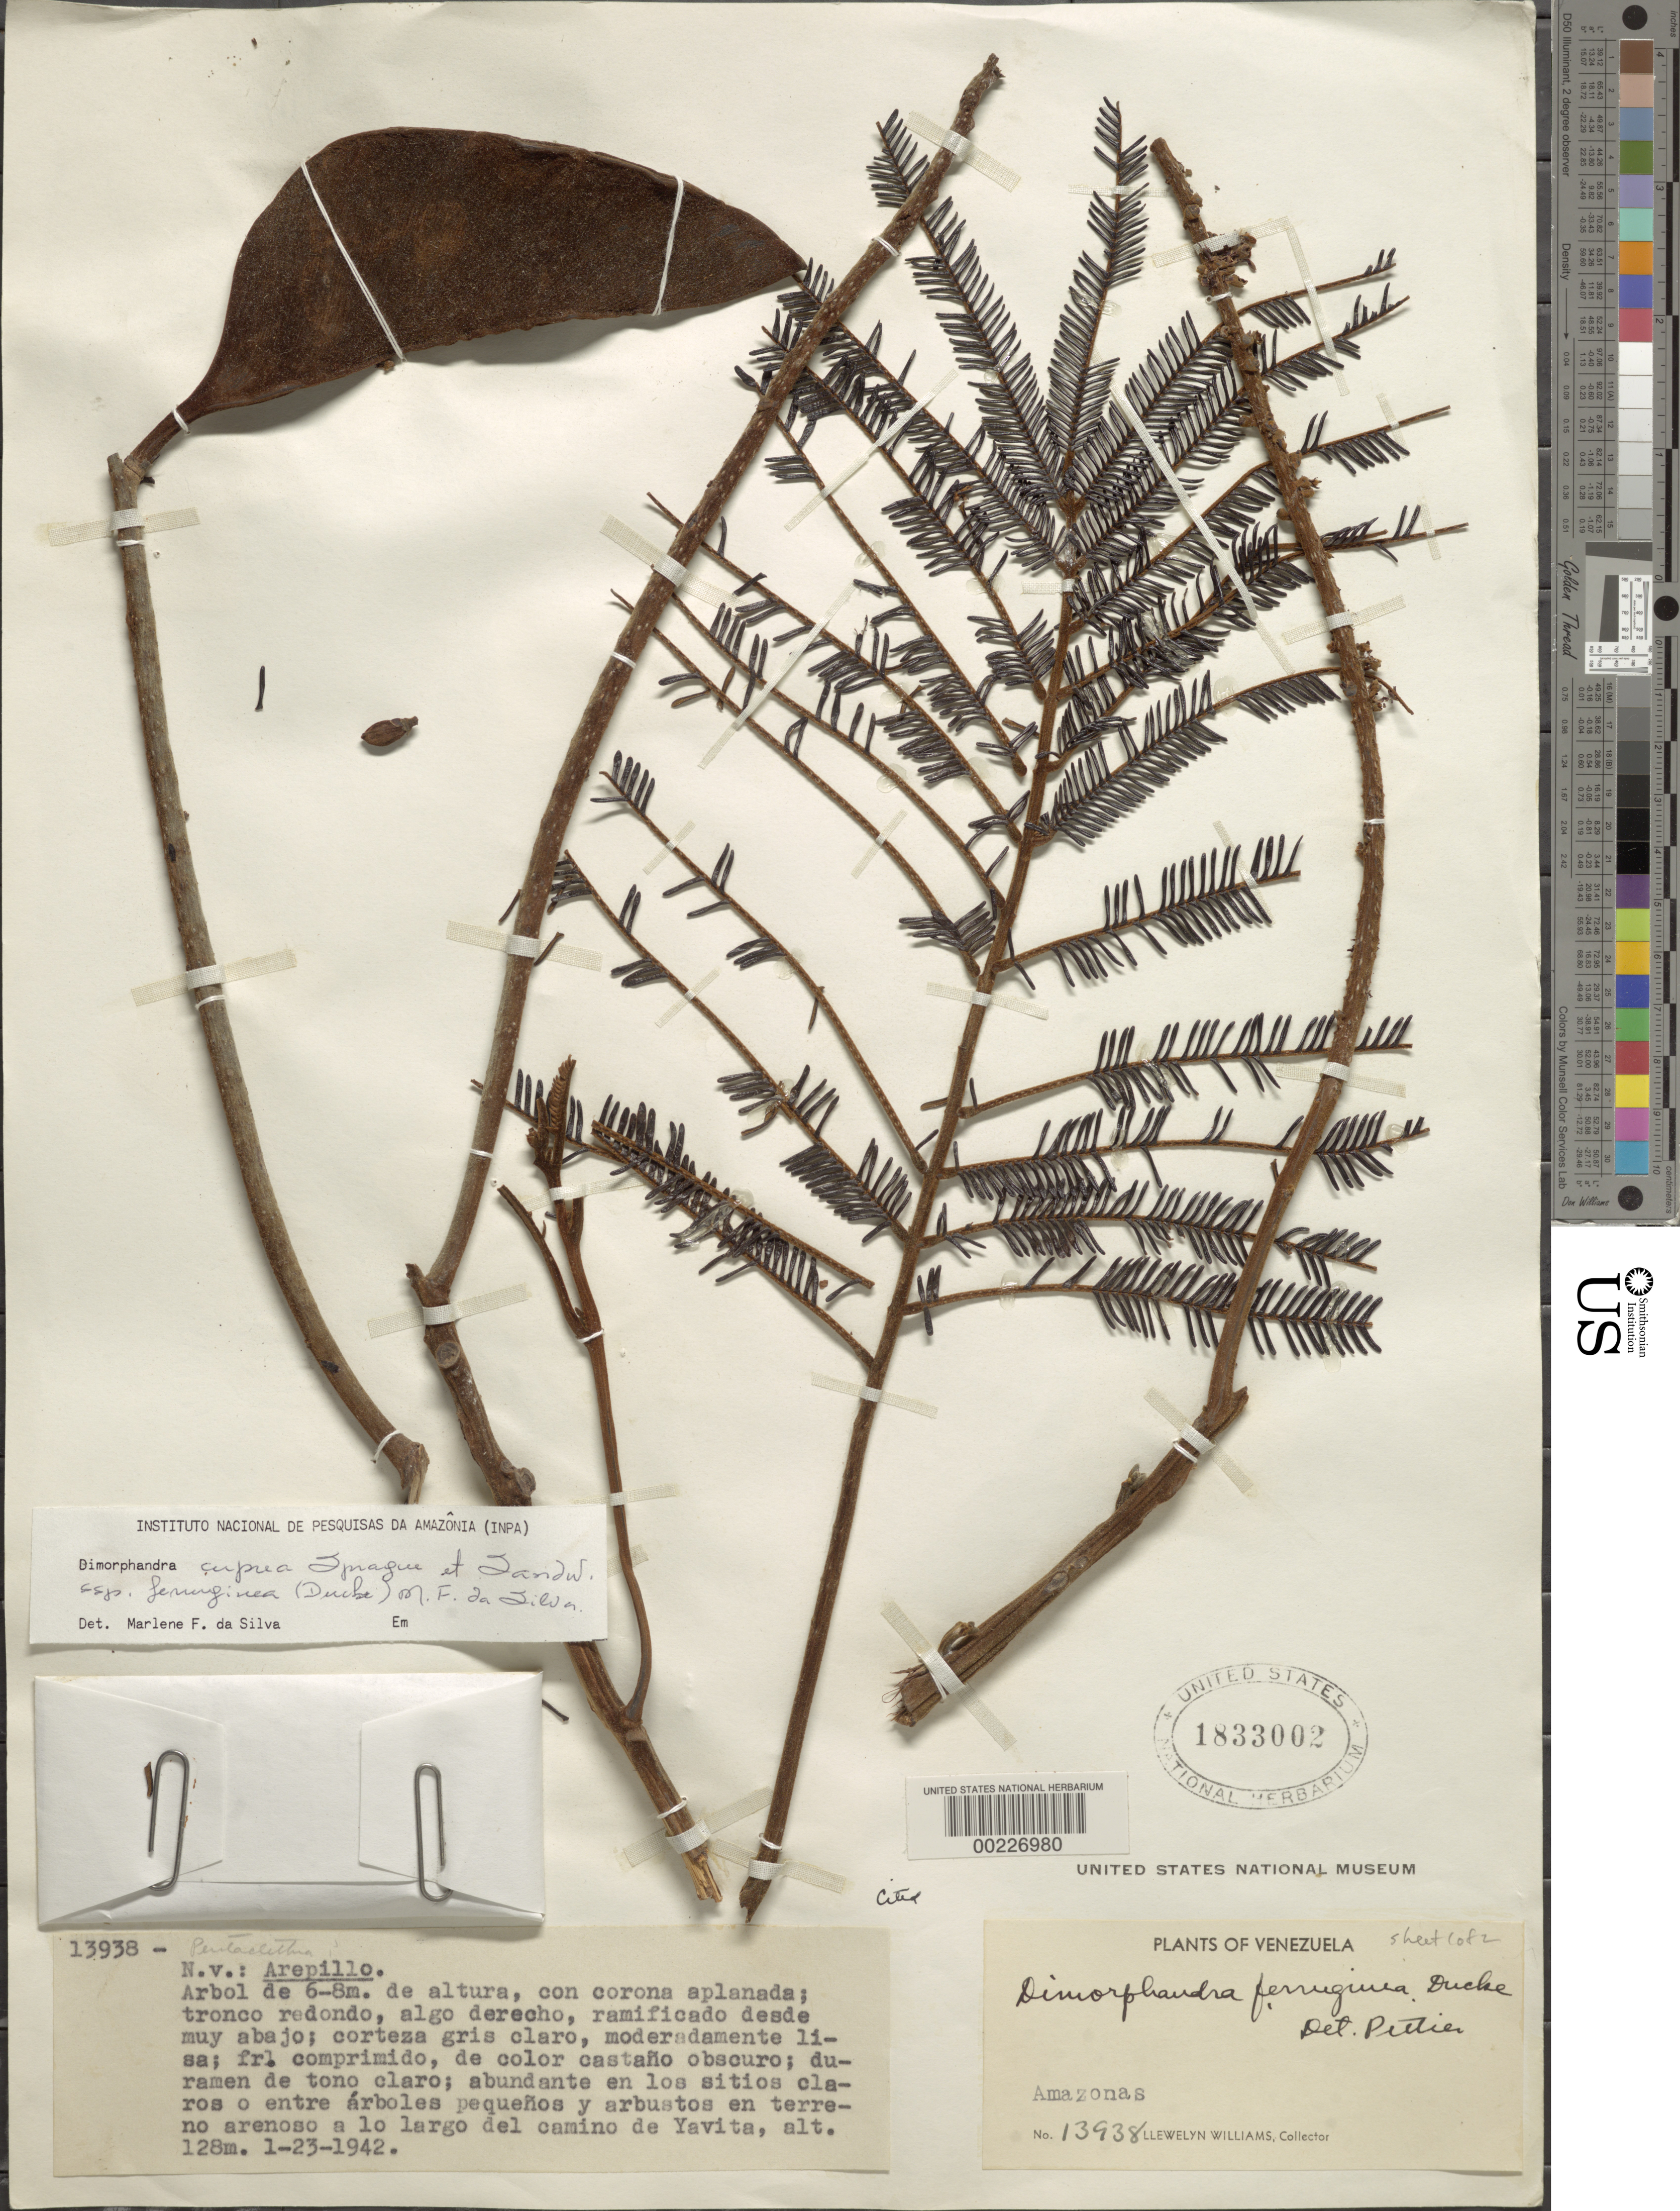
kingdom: Plantae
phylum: Tracheophyta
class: Magnoliopsida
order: Fabales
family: Fabaceae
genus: Dimorphandra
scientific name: Dimorphandra cuprea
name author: Sprague & Sandwith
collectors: Ll. Williams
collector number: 13938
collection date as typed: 23 Jan 1942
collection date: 1942-01-23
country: Venezuela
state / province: Amazonas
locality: Clearing between small trees and shrubs along the road of yavita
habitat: Sandy ground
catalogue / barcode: US 1833002